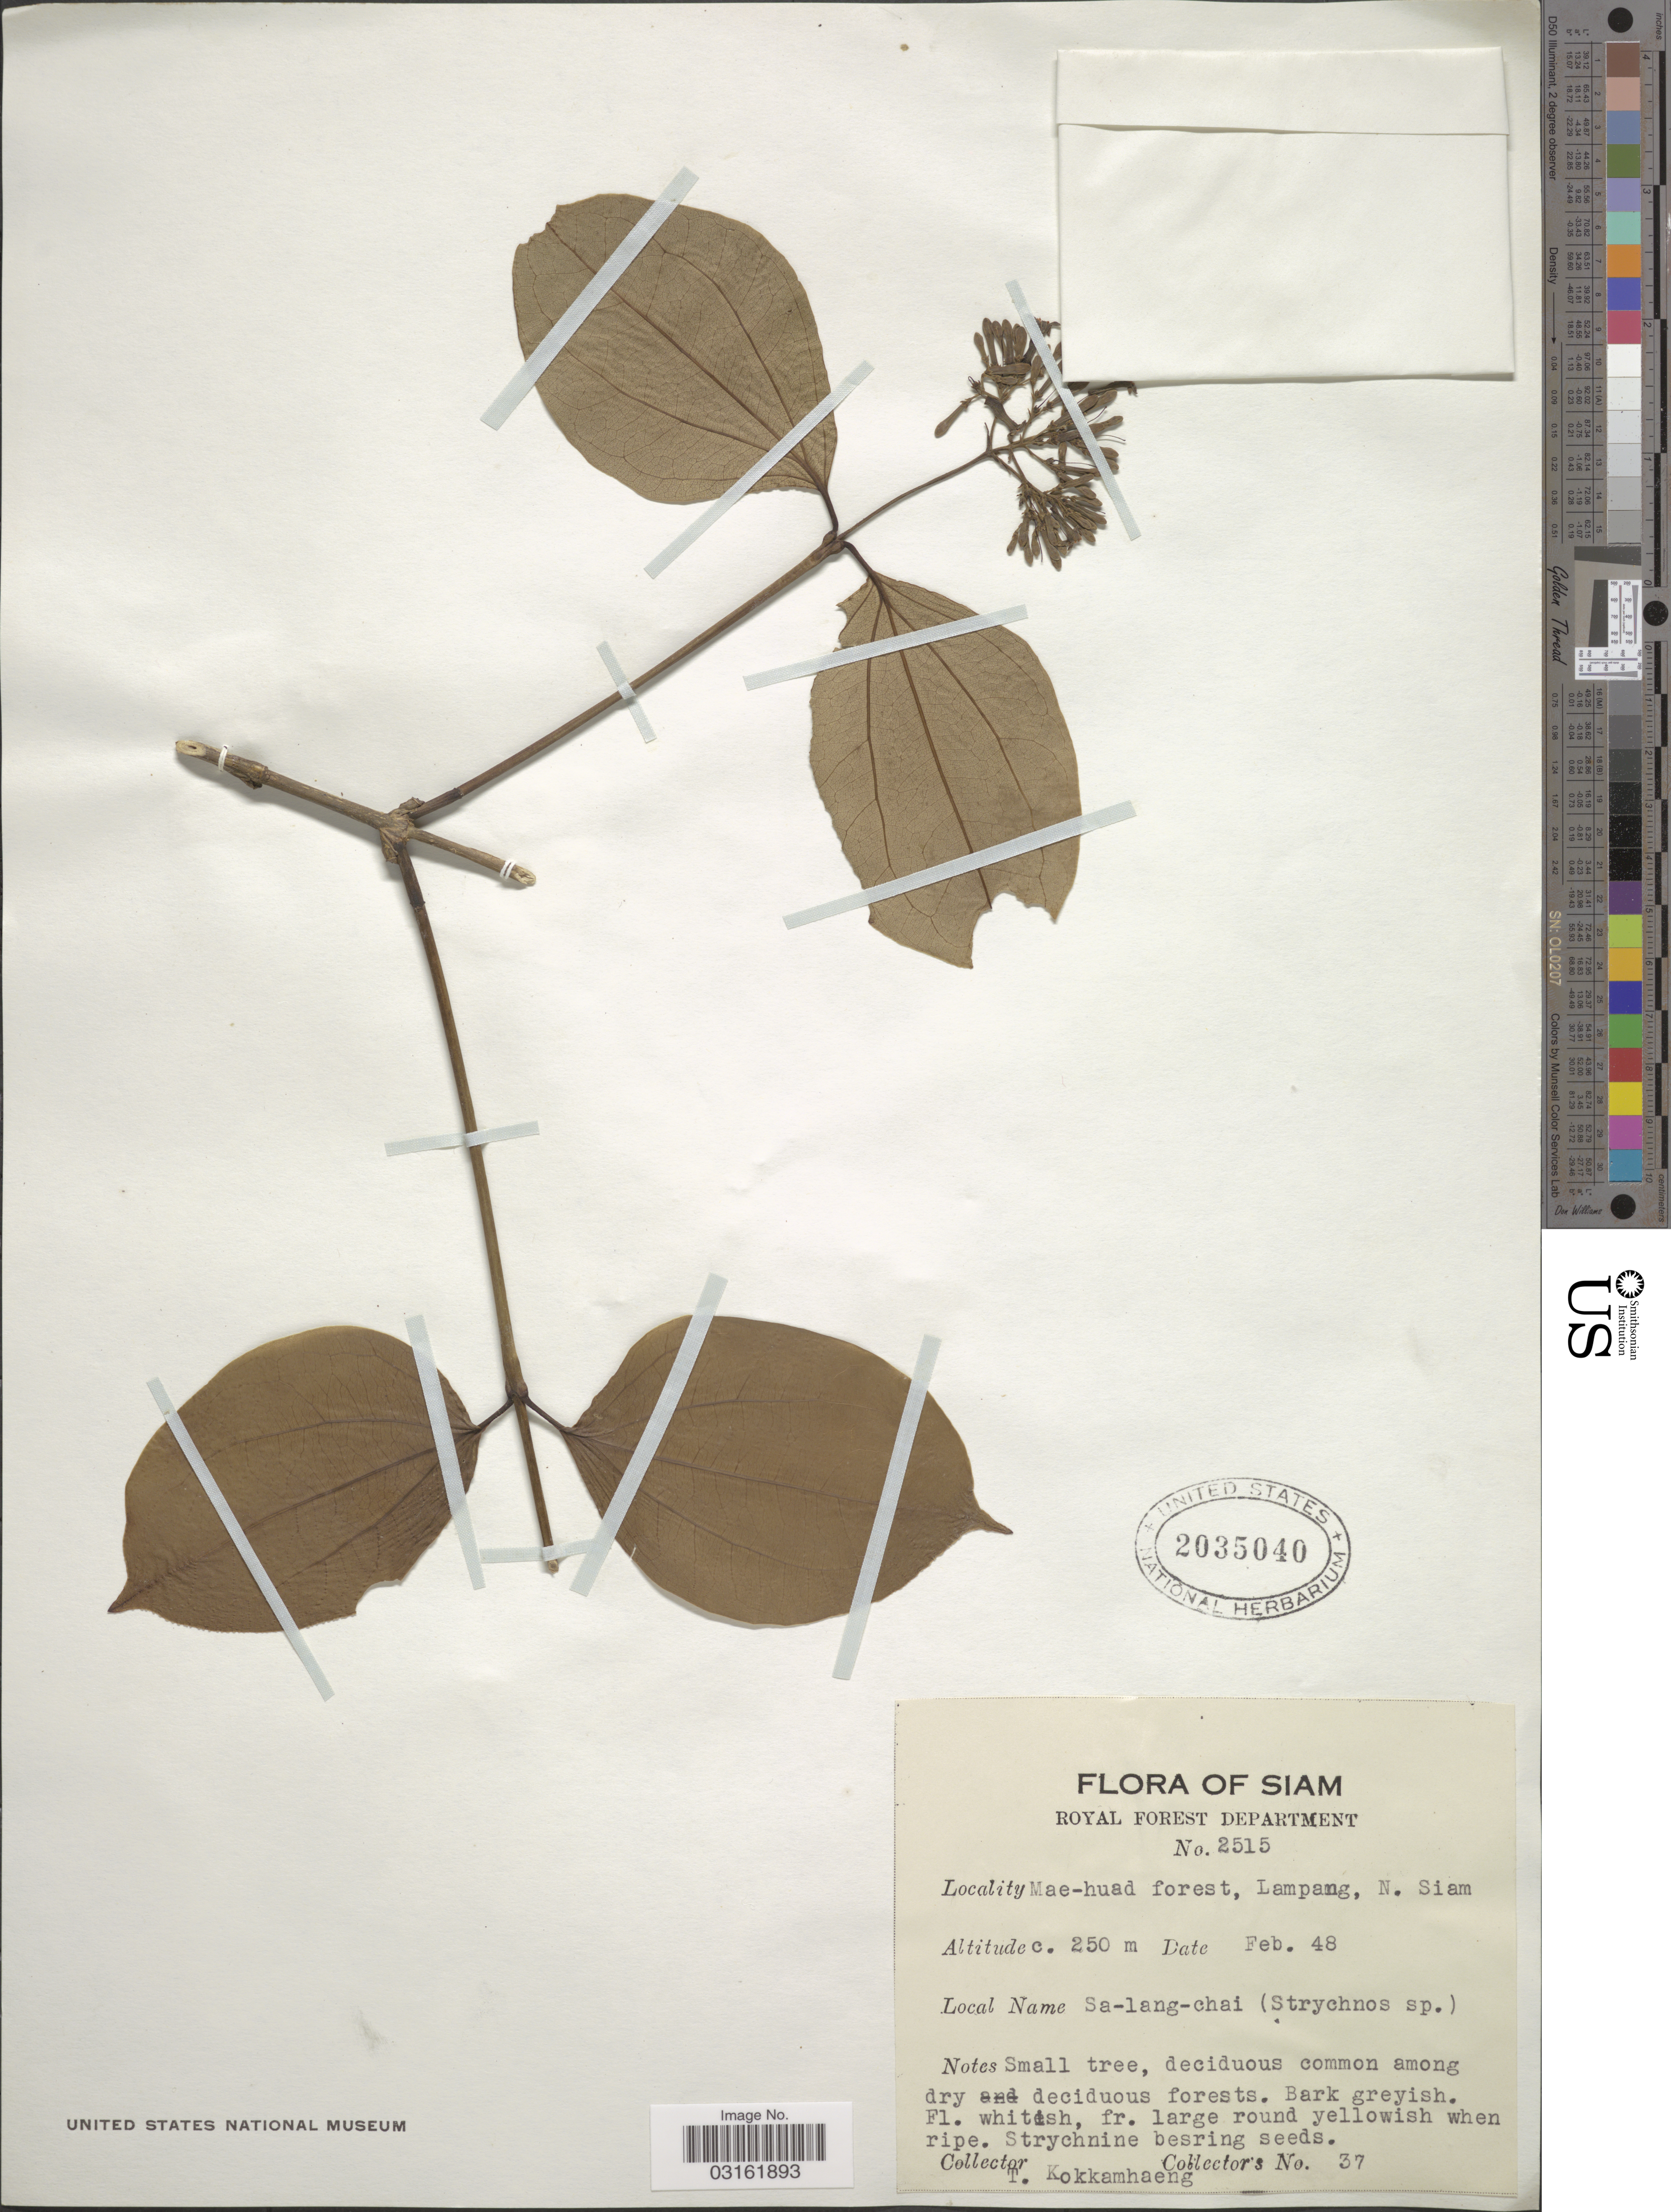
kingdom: Plantae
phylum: Tracheophyta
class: Magnoliopsida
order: Gentianales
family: Loganiaceae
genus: Strychnos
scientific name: Strychnos sp.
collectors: T. Kokkamhaeng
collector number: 37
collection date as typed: Transcribed d/m/y: /2/48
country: Thailand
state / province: Lampang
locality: Siam. Mae-huad forest, Lampang, N. Siam.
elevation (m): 250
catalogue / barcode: US 2035040